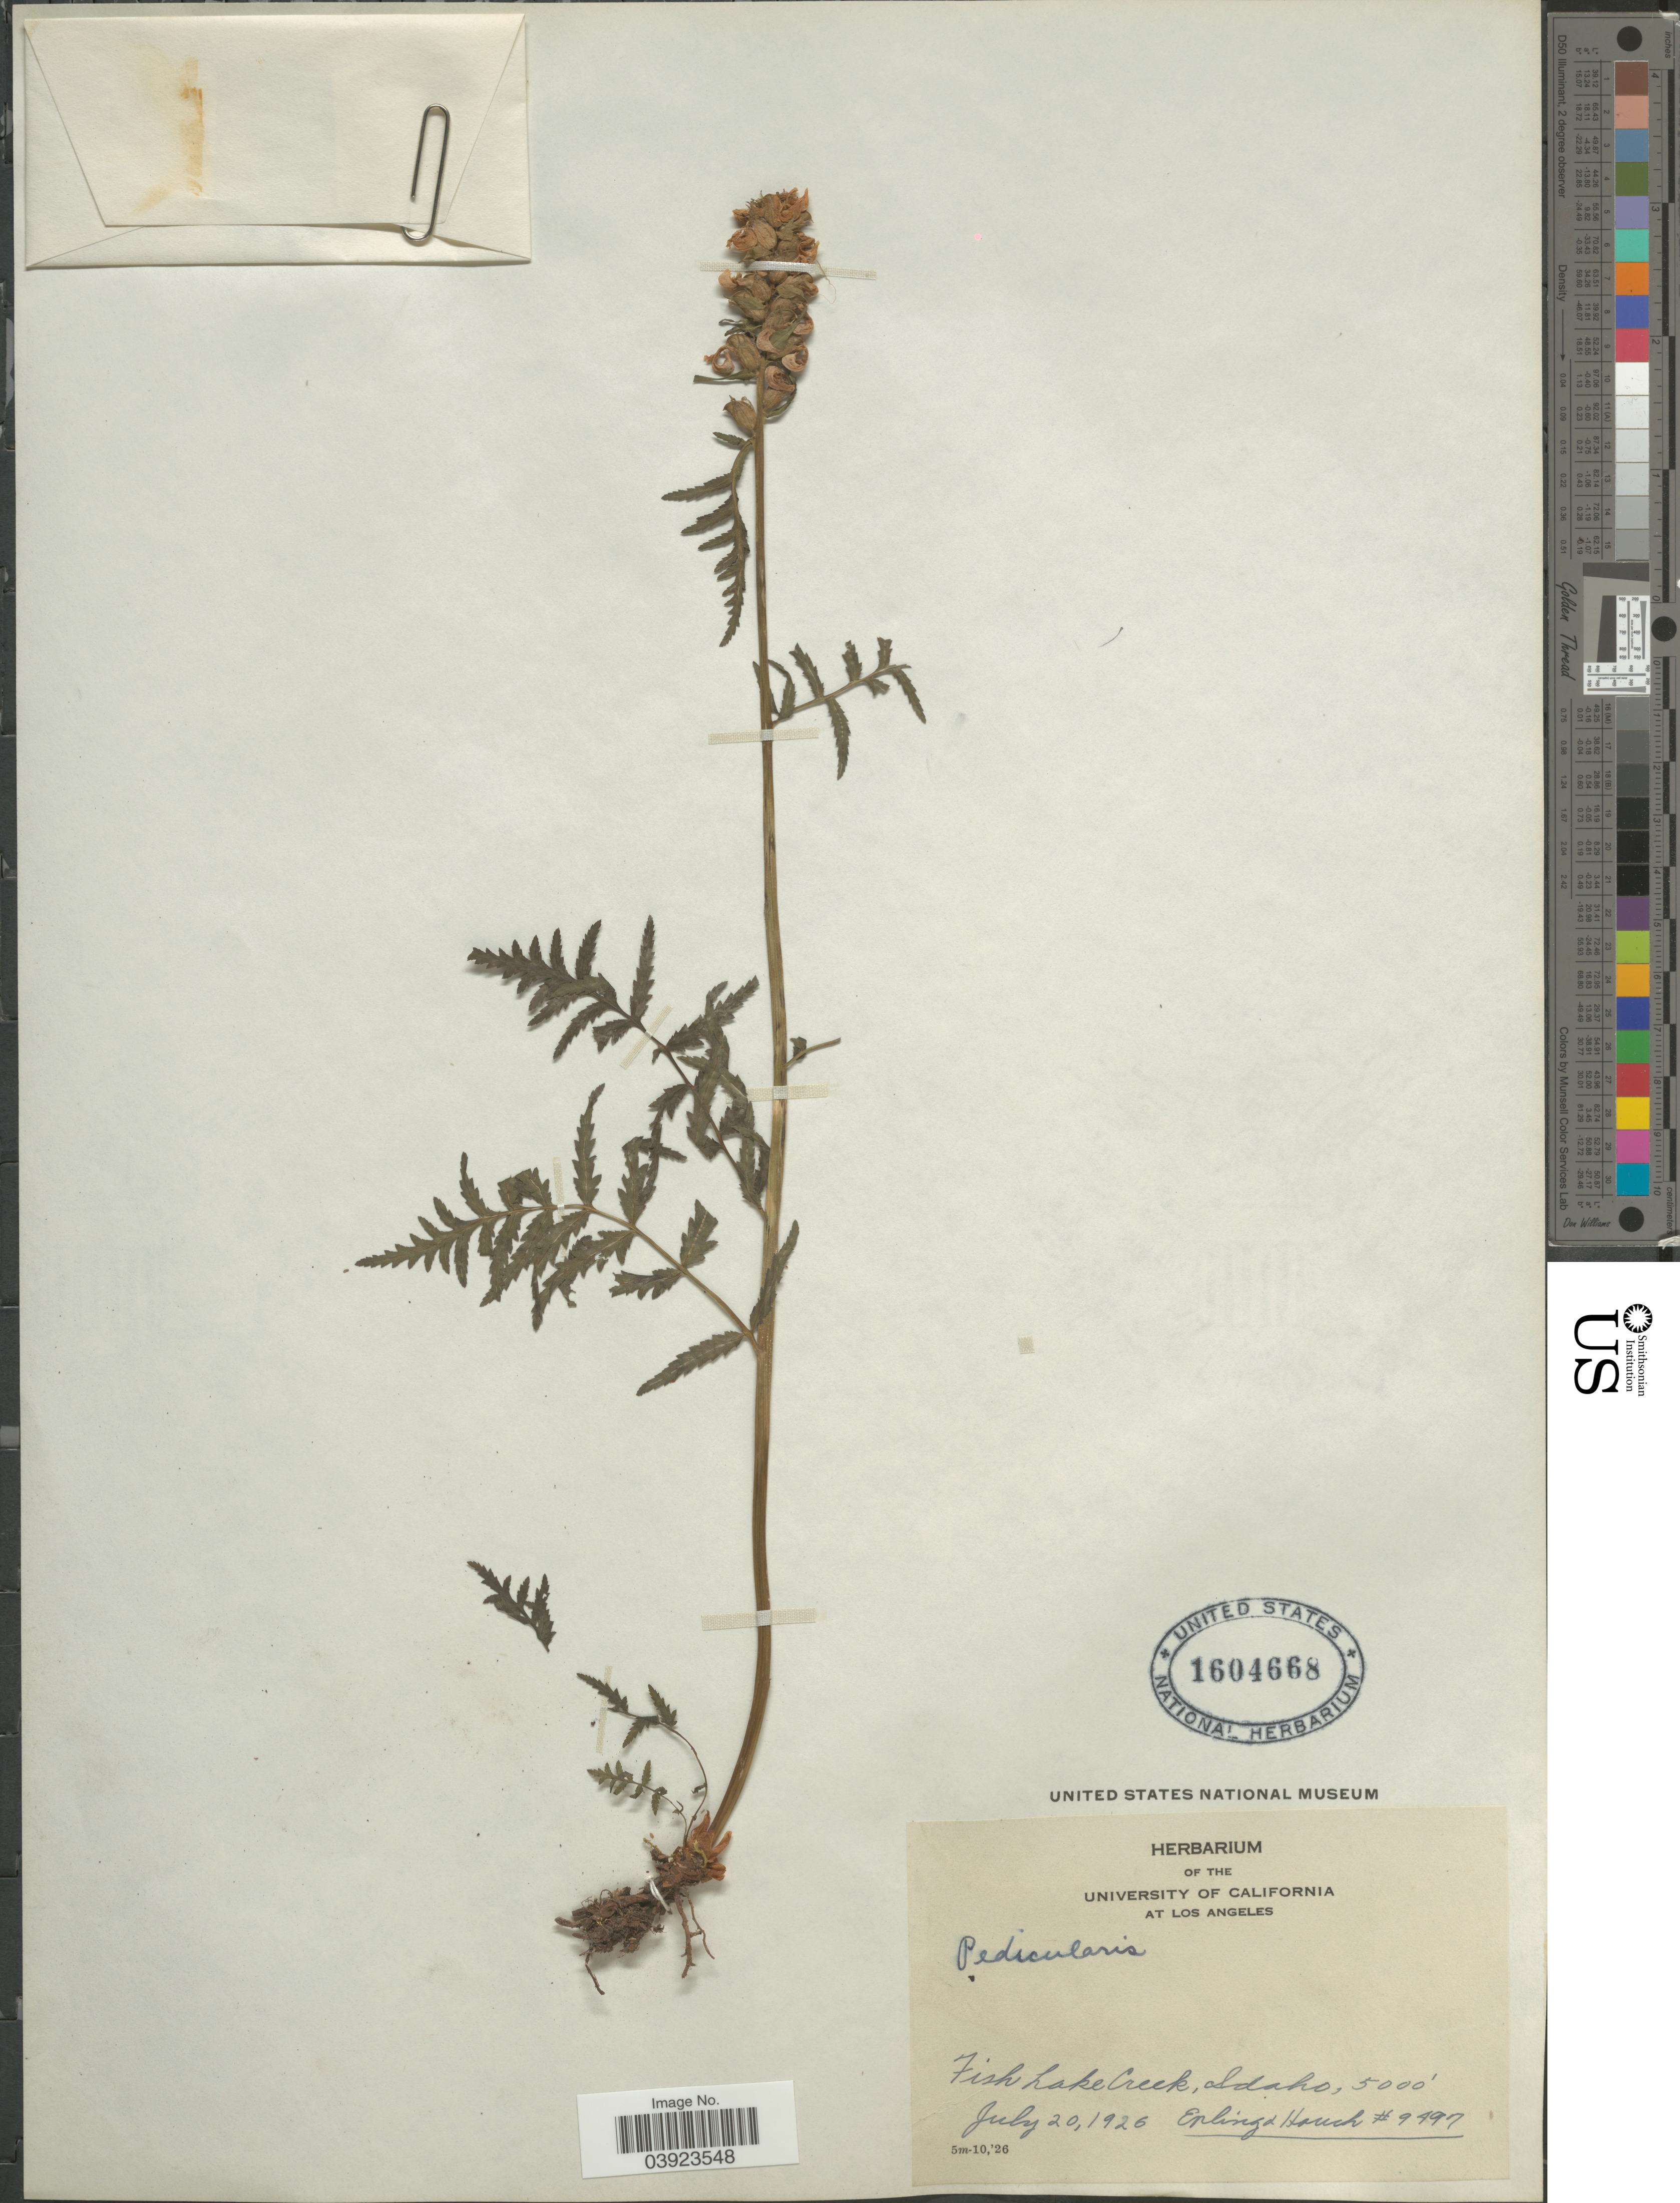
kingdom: Plantae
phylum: Tracheophyta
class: Magnoliopsida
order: Lamiales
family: Orobanchaceae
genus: Pedicularis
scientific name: Pedicularis siifolia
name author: Rydb.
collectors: -- Epling & -. Hauch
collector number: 9497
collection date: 1926-07-20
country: United States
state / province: Idaho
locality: Fish Lake Creek.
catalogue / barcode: US 1604668